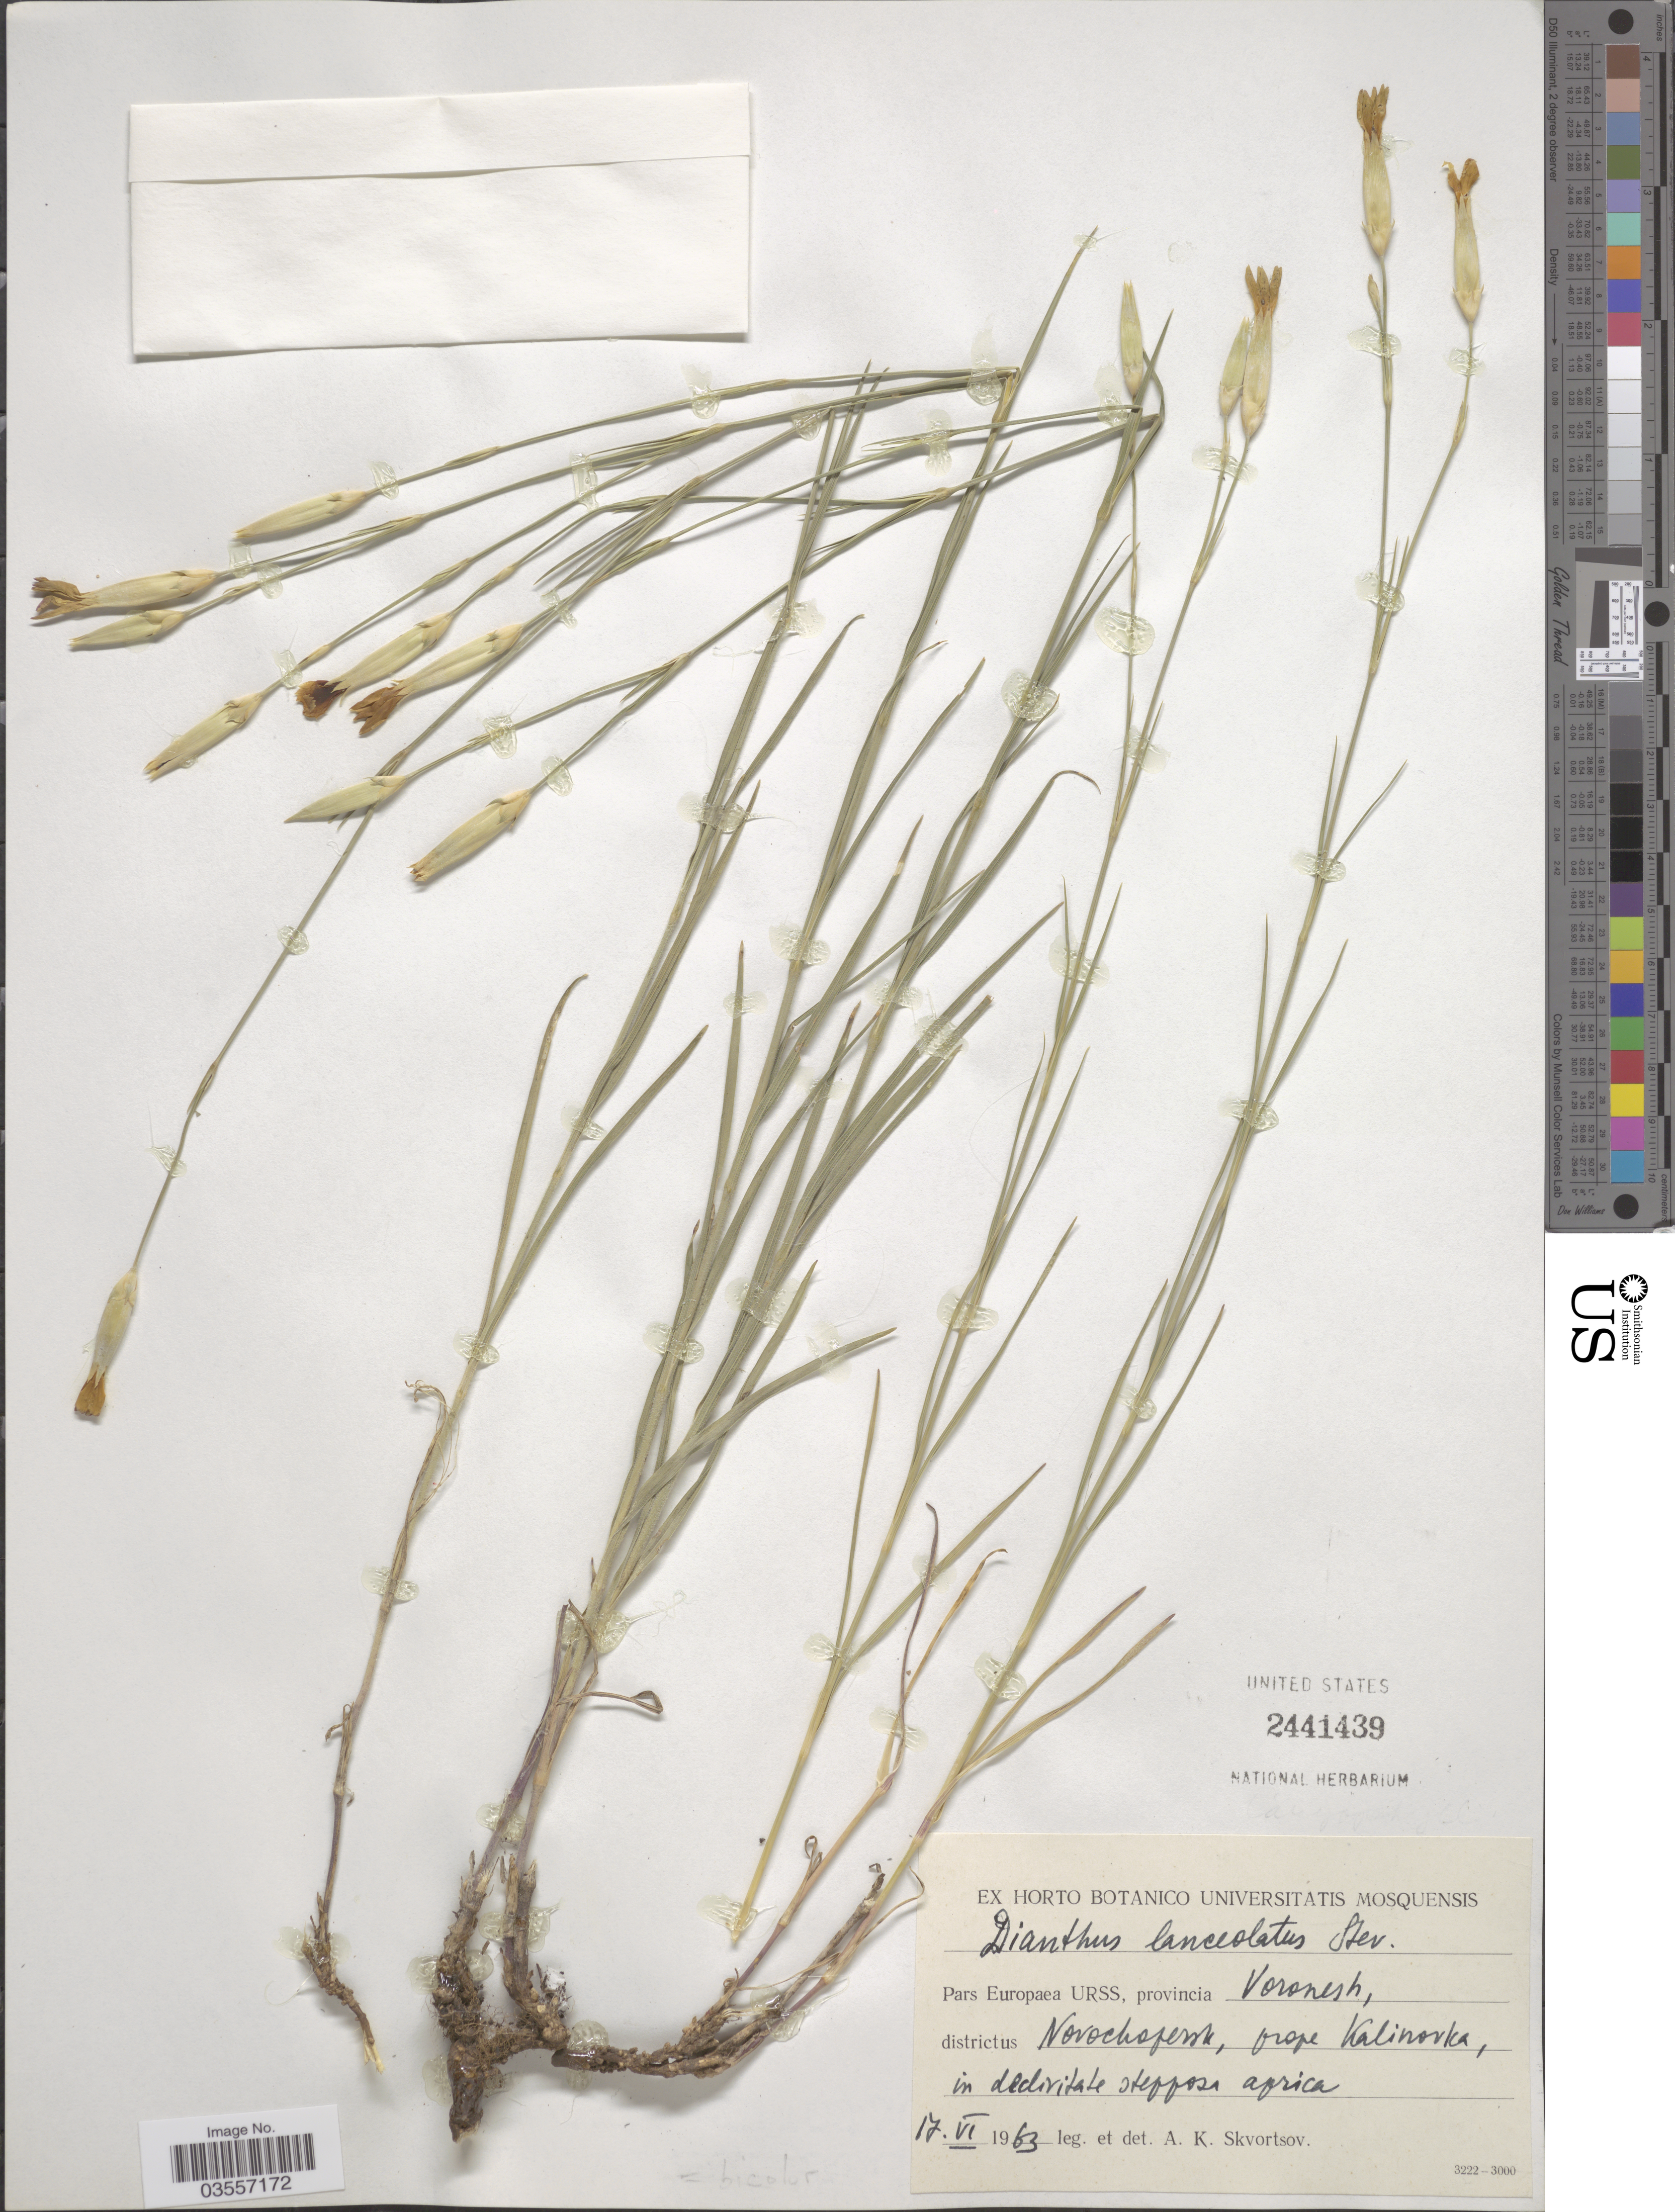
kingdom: Plantae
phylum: Tracheophyta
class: Magnoliopsida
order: Caryophyllales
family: Caryophyllaceae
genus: Dianthus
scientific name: Dianthus lanceolatus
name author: Steven ex Rchb.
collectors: A. K. Skvortsov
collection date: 1963-06-17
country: Russian Federation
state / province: Voronezh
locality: Pars Europaea URSS, provincia Voronesh, districtus Novokhopyorsk, prope Kalinovka.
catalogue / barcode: US 2441439